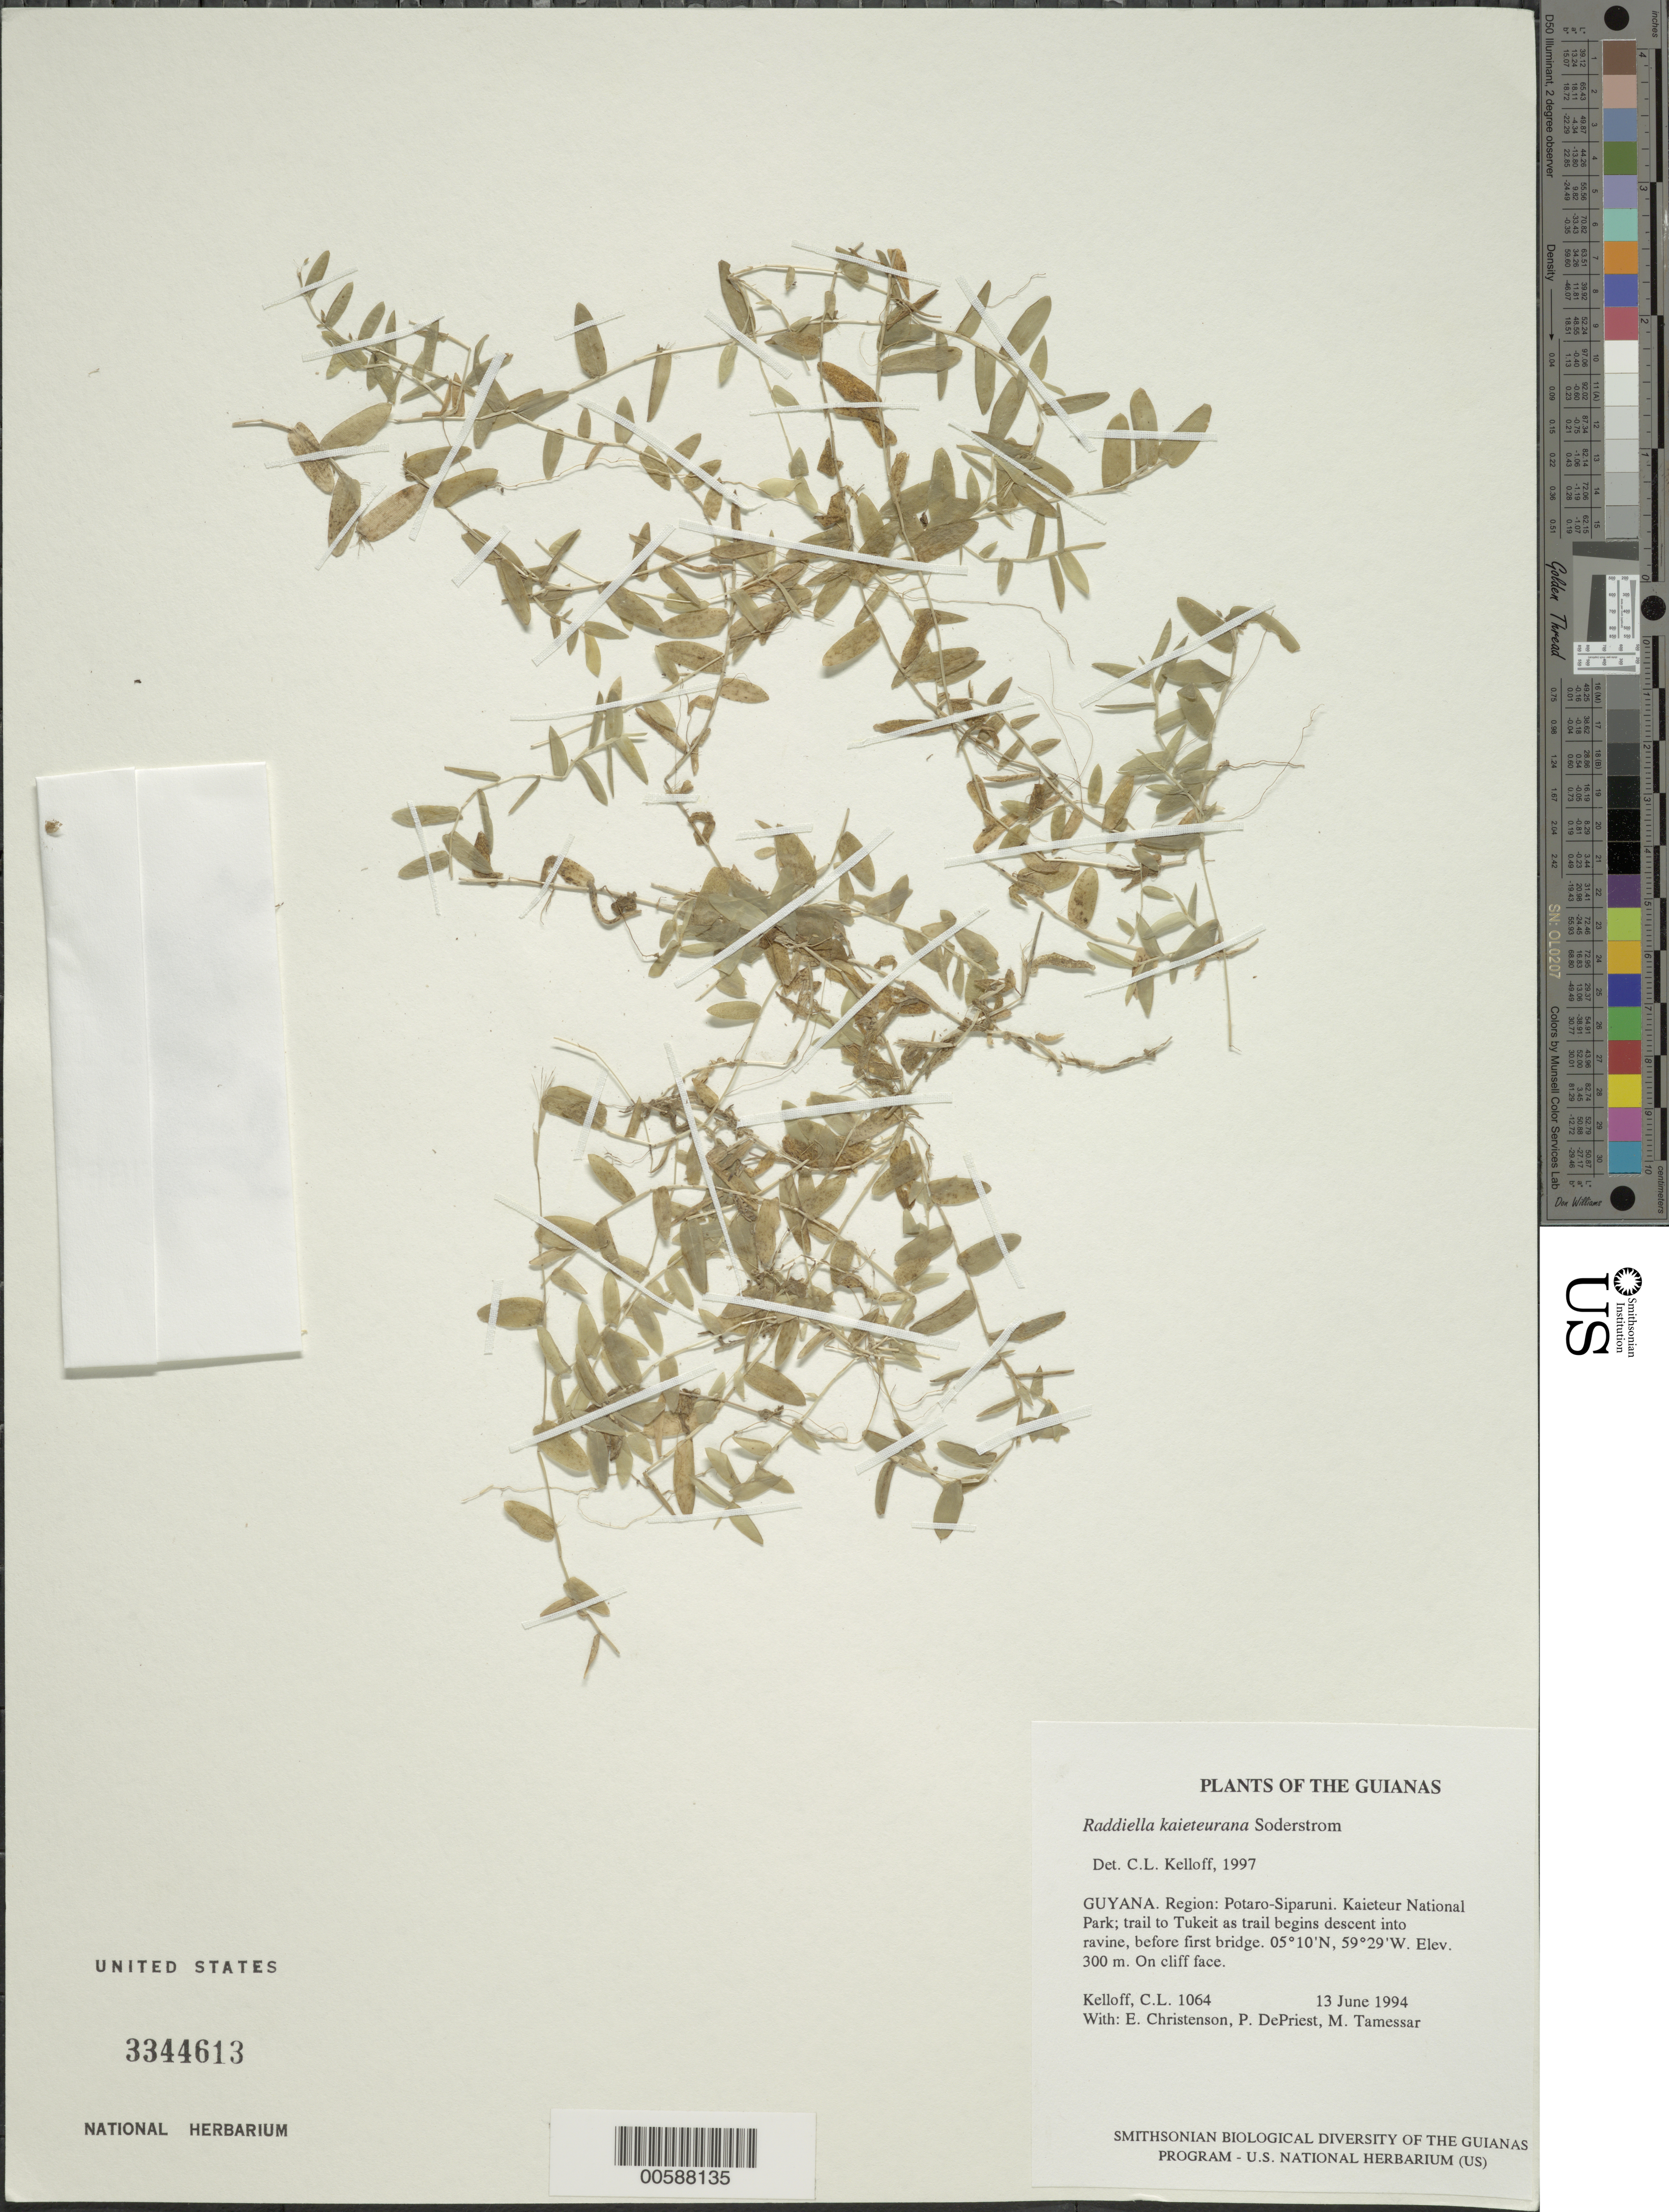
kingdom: Plantae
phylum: Tracheophyta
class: Liliopsida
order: Poales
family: Poaceae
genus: Raddiella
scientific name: Raddiella kaieteurana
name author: Soderstr.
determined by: Kelloff, Carol L., (US), Smithsonian Institution - National Museum of Natural History (UNITED STATES)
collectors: C. L. Kelloff, E. A. Christenson, P. DePriest & M. Tamessar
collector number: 1064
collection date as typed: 13 June 1994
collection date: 1994-06-13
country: Guyana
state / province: Potaro-Siparuni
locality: Kaieteur National Park; trail to Tukeit as trail begins descent into ravine, before first bridge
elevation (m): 300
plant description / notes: On cliff face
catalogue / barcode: US 3344613